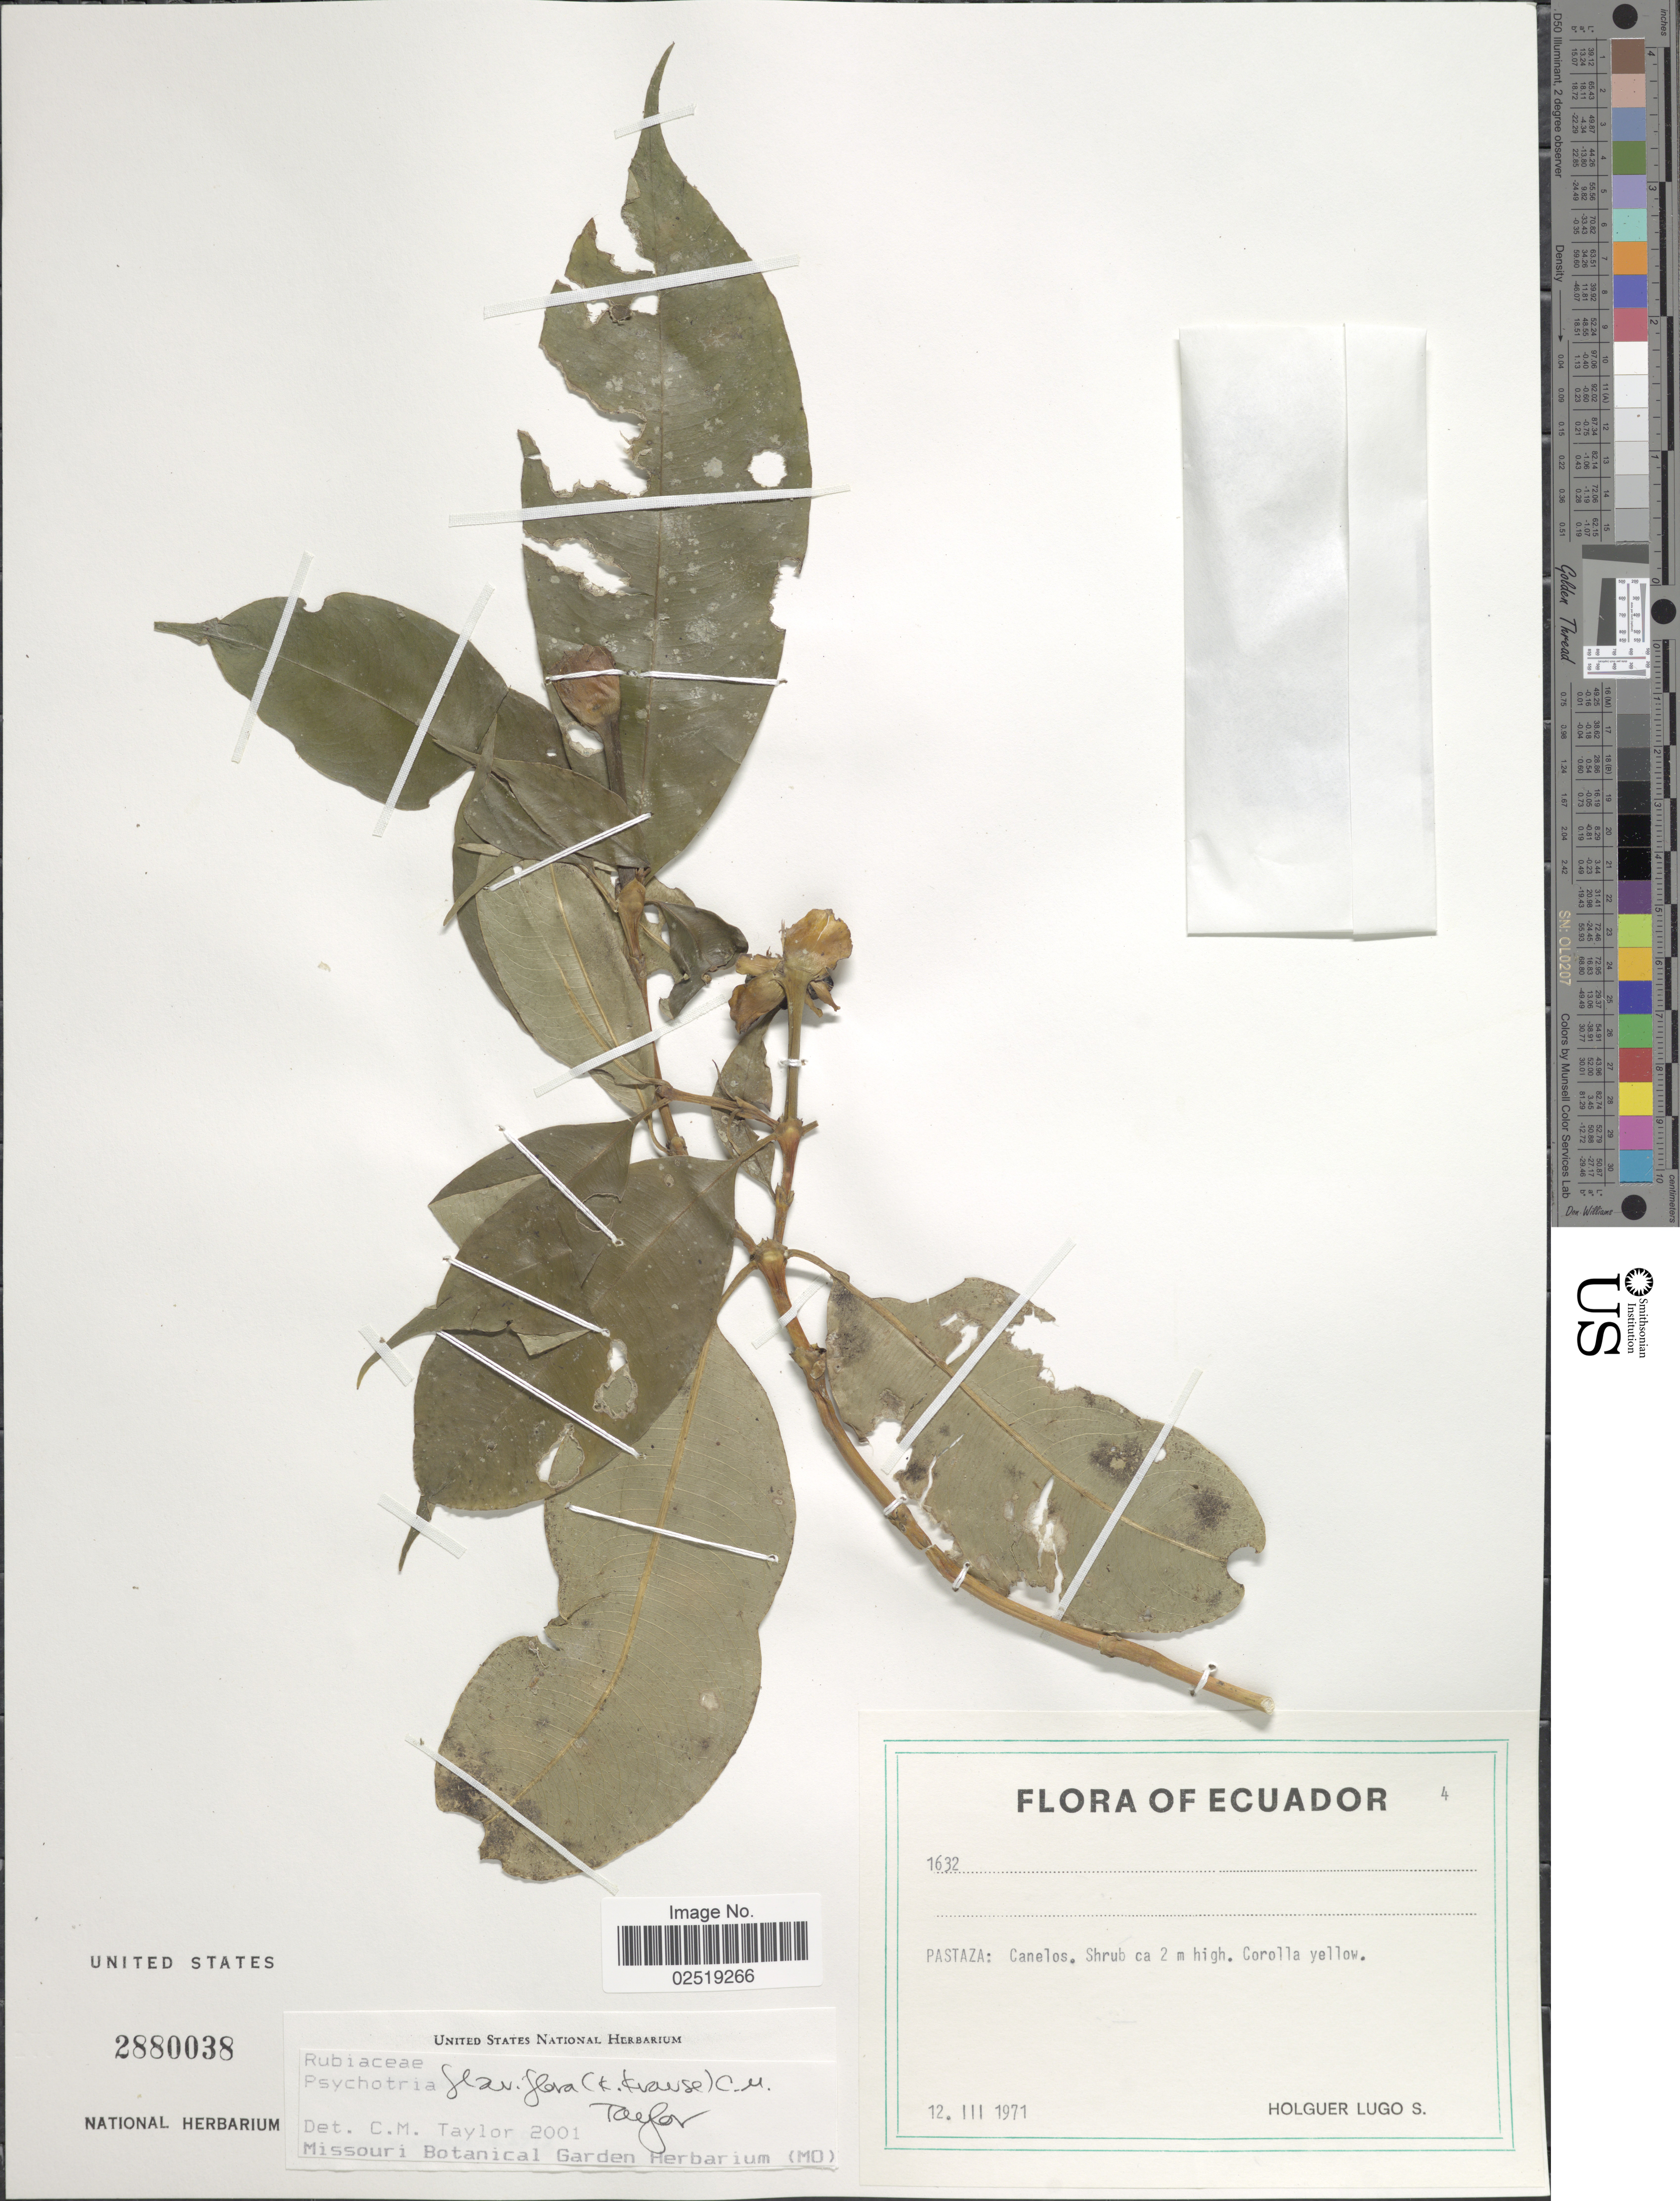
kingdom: Plantae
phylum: Tracheophyta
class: Magnoliopsida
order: Gentianales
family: Rubiaceae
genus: Psychotria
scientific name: Psychotria flaviflora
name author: (K. Krause) C.M. Taylor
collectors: H. Lugo S.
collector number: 1632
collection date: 1971-03-12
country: Ecuador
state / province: Pastaza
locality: Pastaza: Canelos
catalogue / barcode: US 2880038